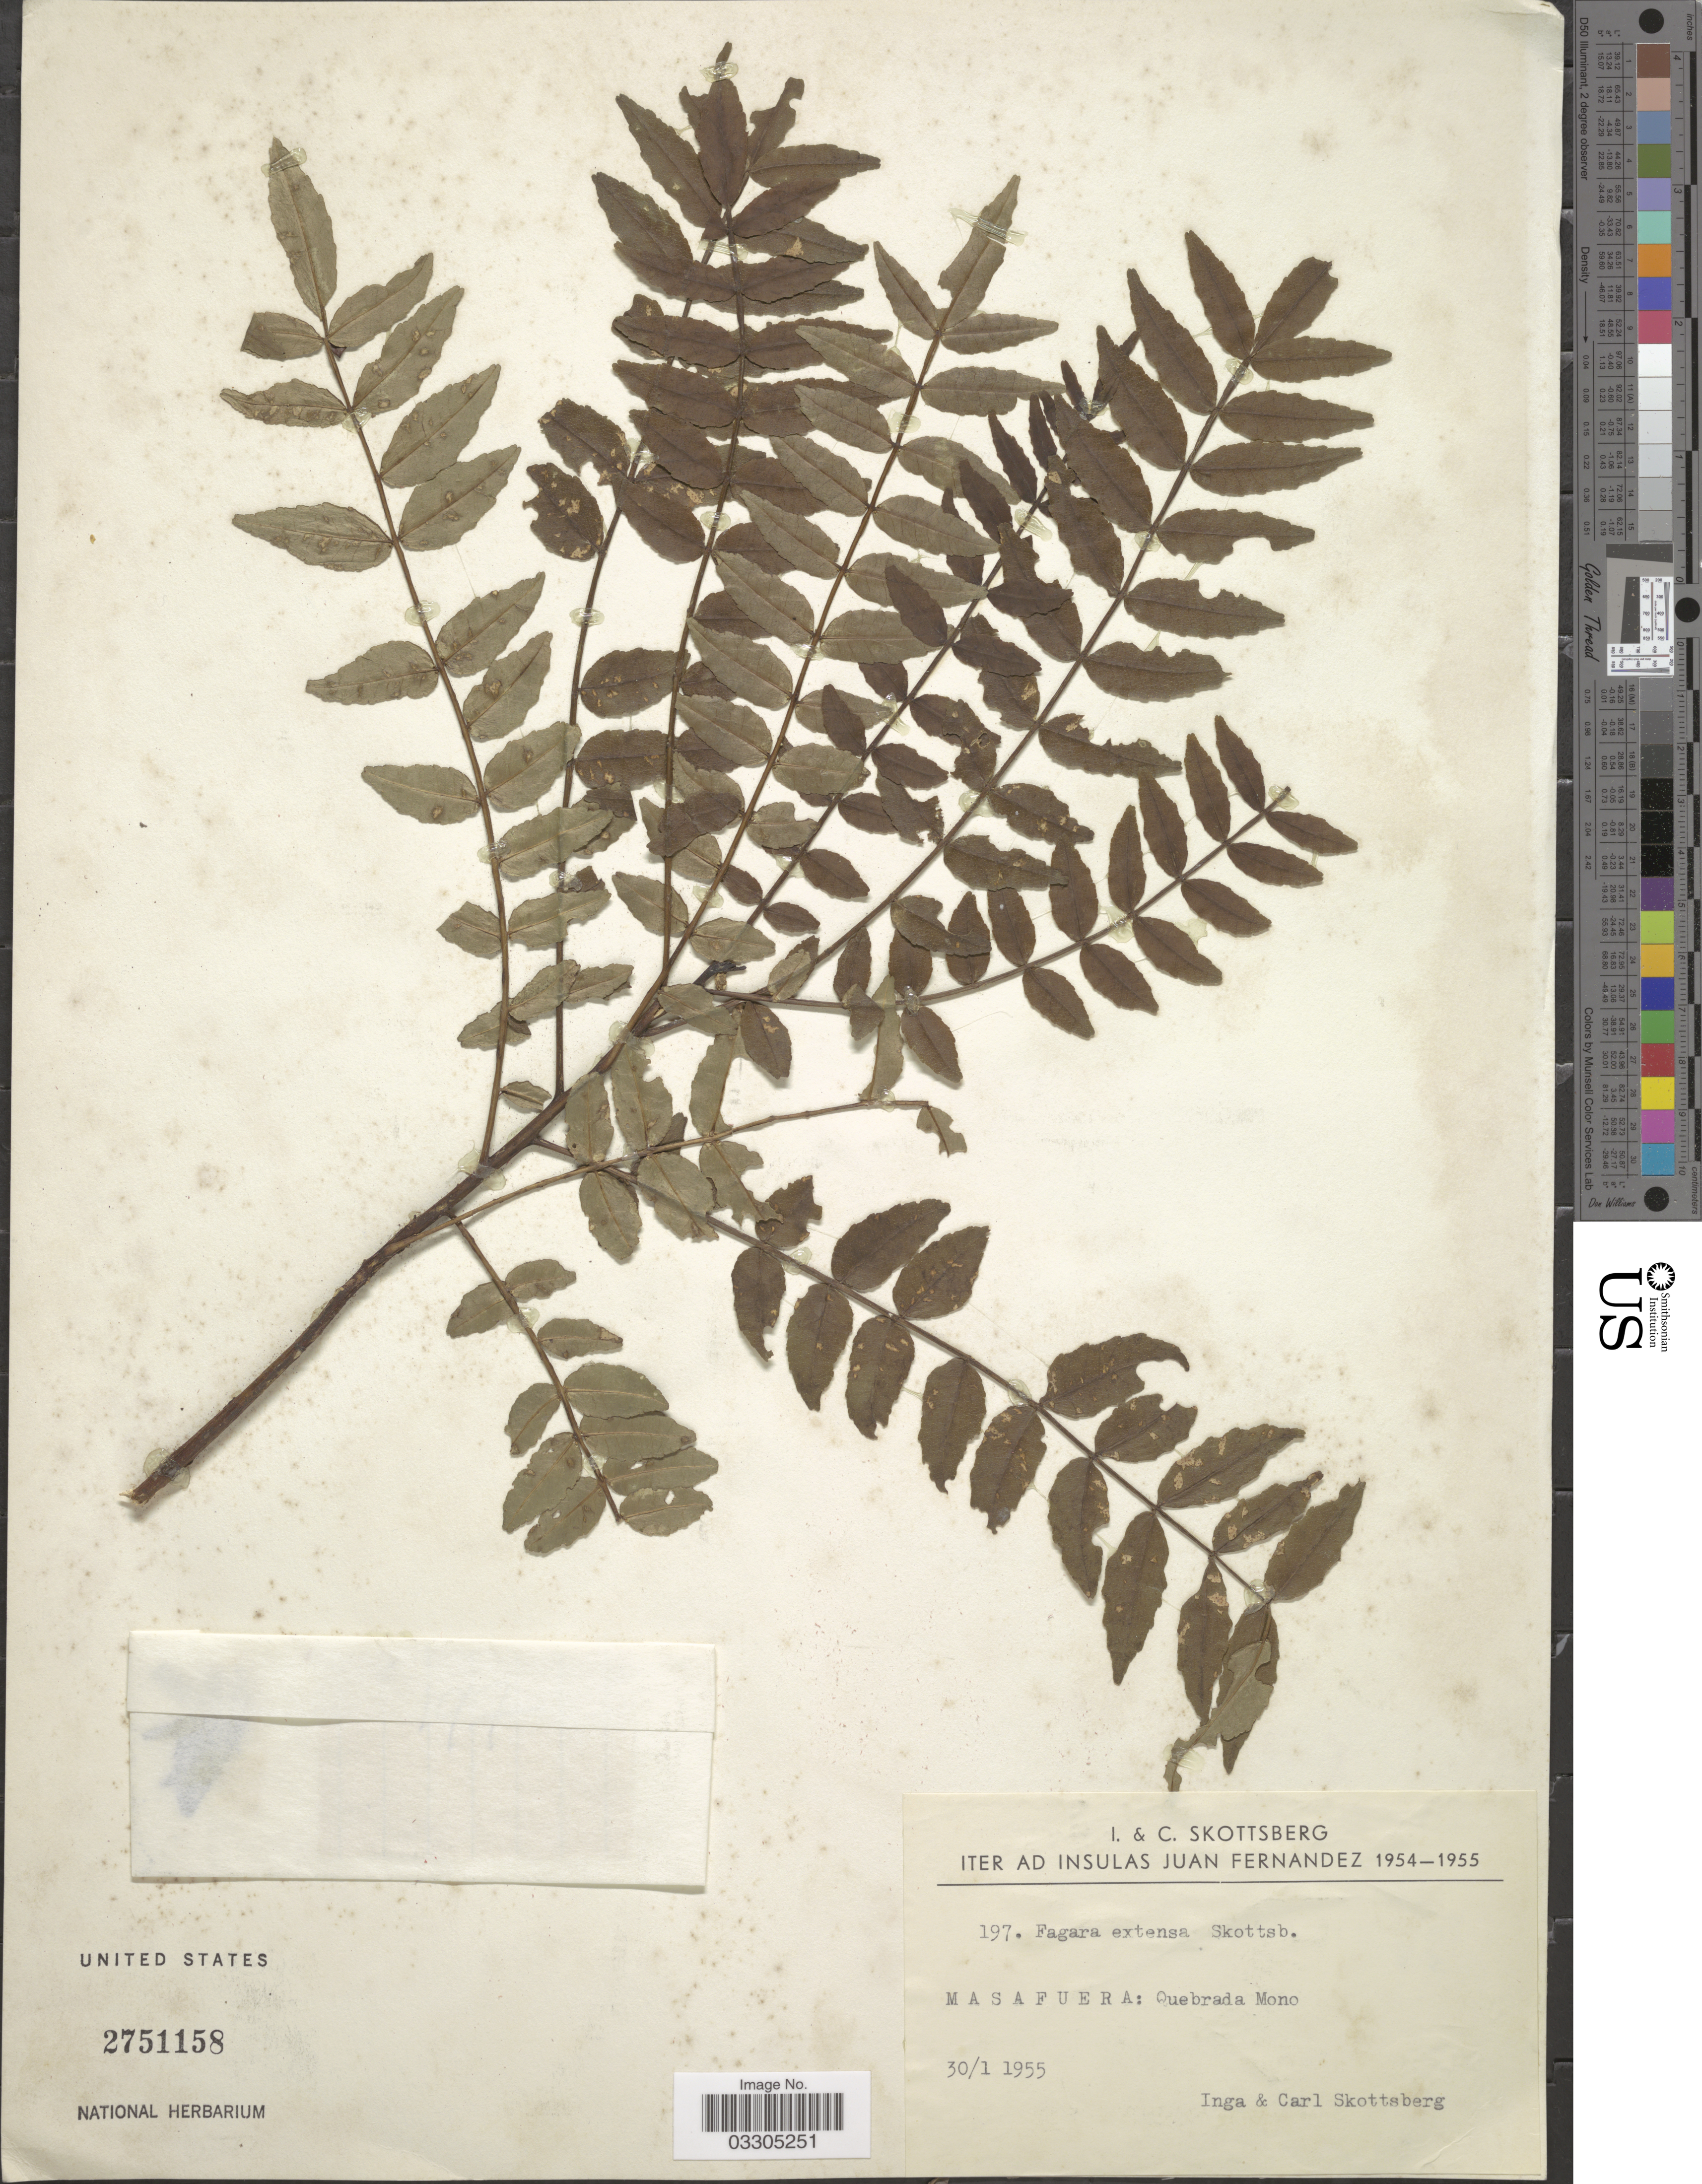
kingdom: Plantae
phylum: Tracheophyta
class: Magnoliopsida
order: Sapindales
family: Rutaceae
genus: Zanthoxylum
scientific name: Zanthoxylum sp.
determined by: Strong, Mark T., (BOT), Smithsonian Institution - National Museum of Natural History (UNITED STATES)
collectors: I. Skottsberg & C. Skottsberg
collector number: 197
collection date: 1955-01-30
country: Chile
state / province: Valparaíso (V)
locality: Insulas Juan Fernandez, Masafuera: Quebrada Mono.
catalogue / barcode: US 2751158